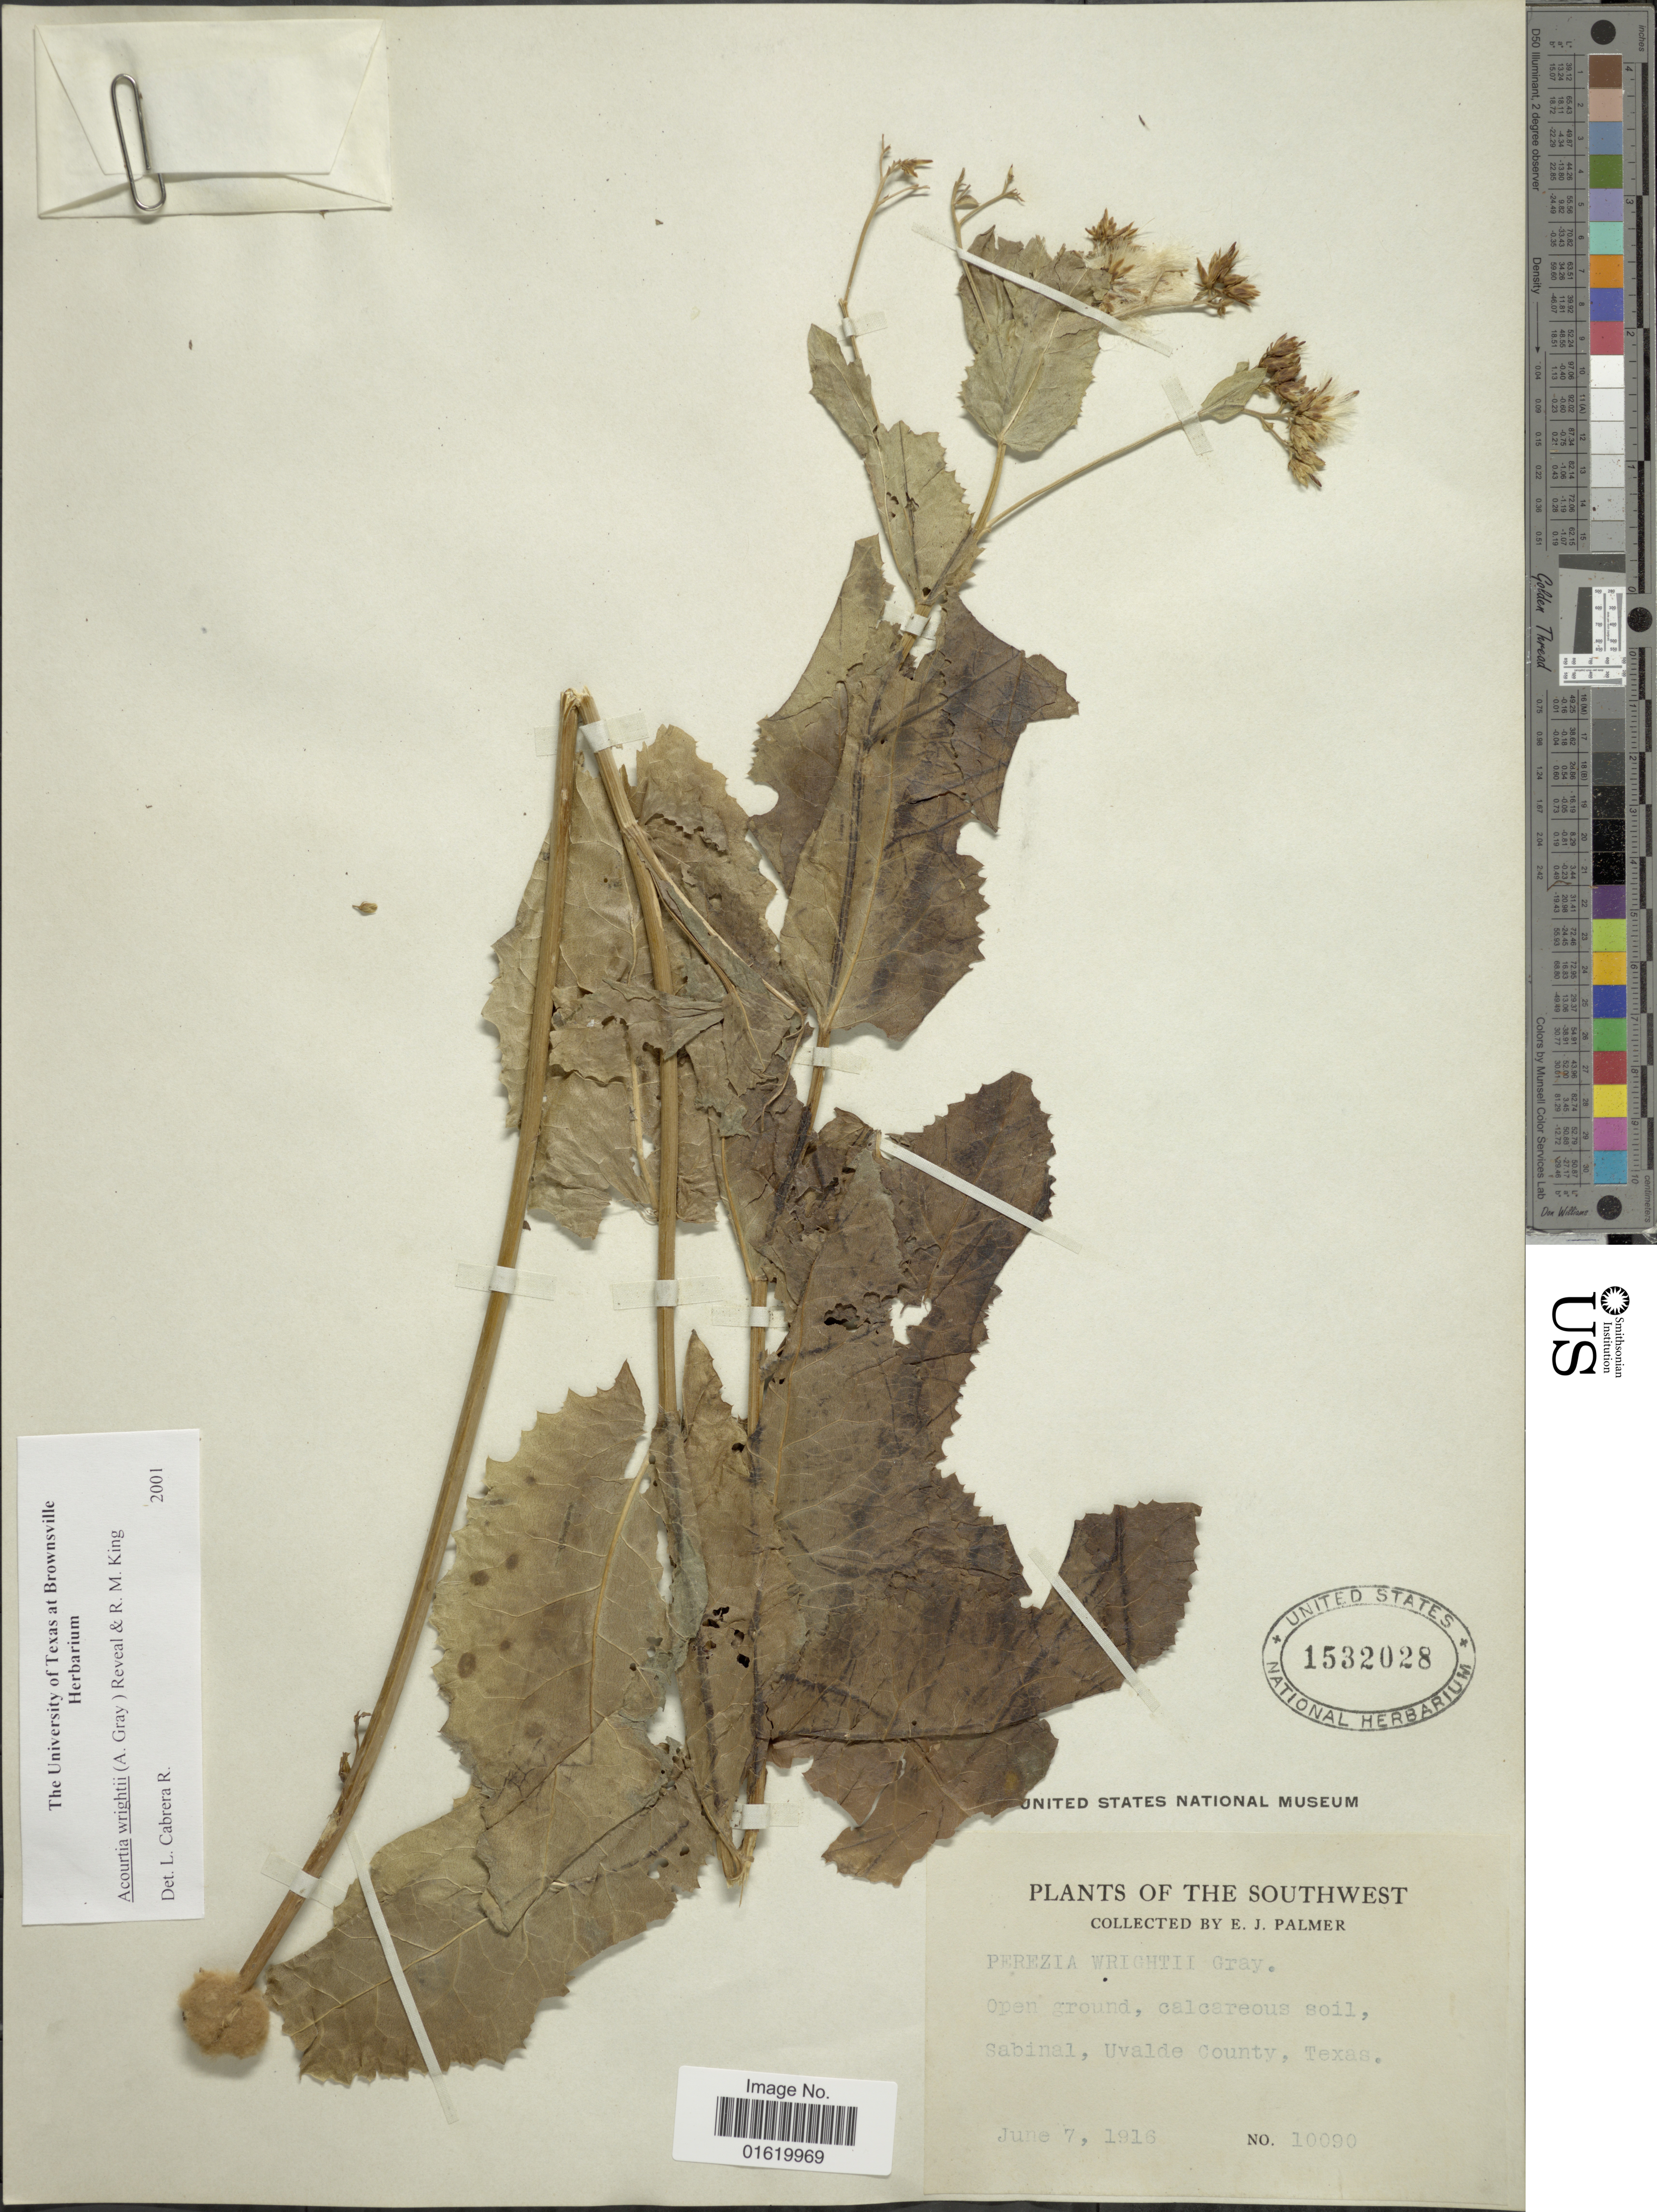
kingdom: Plantae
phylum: Tracheophyta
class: Magnoliopsida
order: Asterales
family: Asteraceae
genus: Acourtia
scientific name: Acourtia wrightii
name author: (A. Gray) Reveal & R.M. King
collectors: E. J. Palmer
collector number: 10090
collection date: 1916-06-07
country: United States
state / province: Texas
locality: Southwest, open ground, Uvalde County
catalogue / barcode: US 1532028